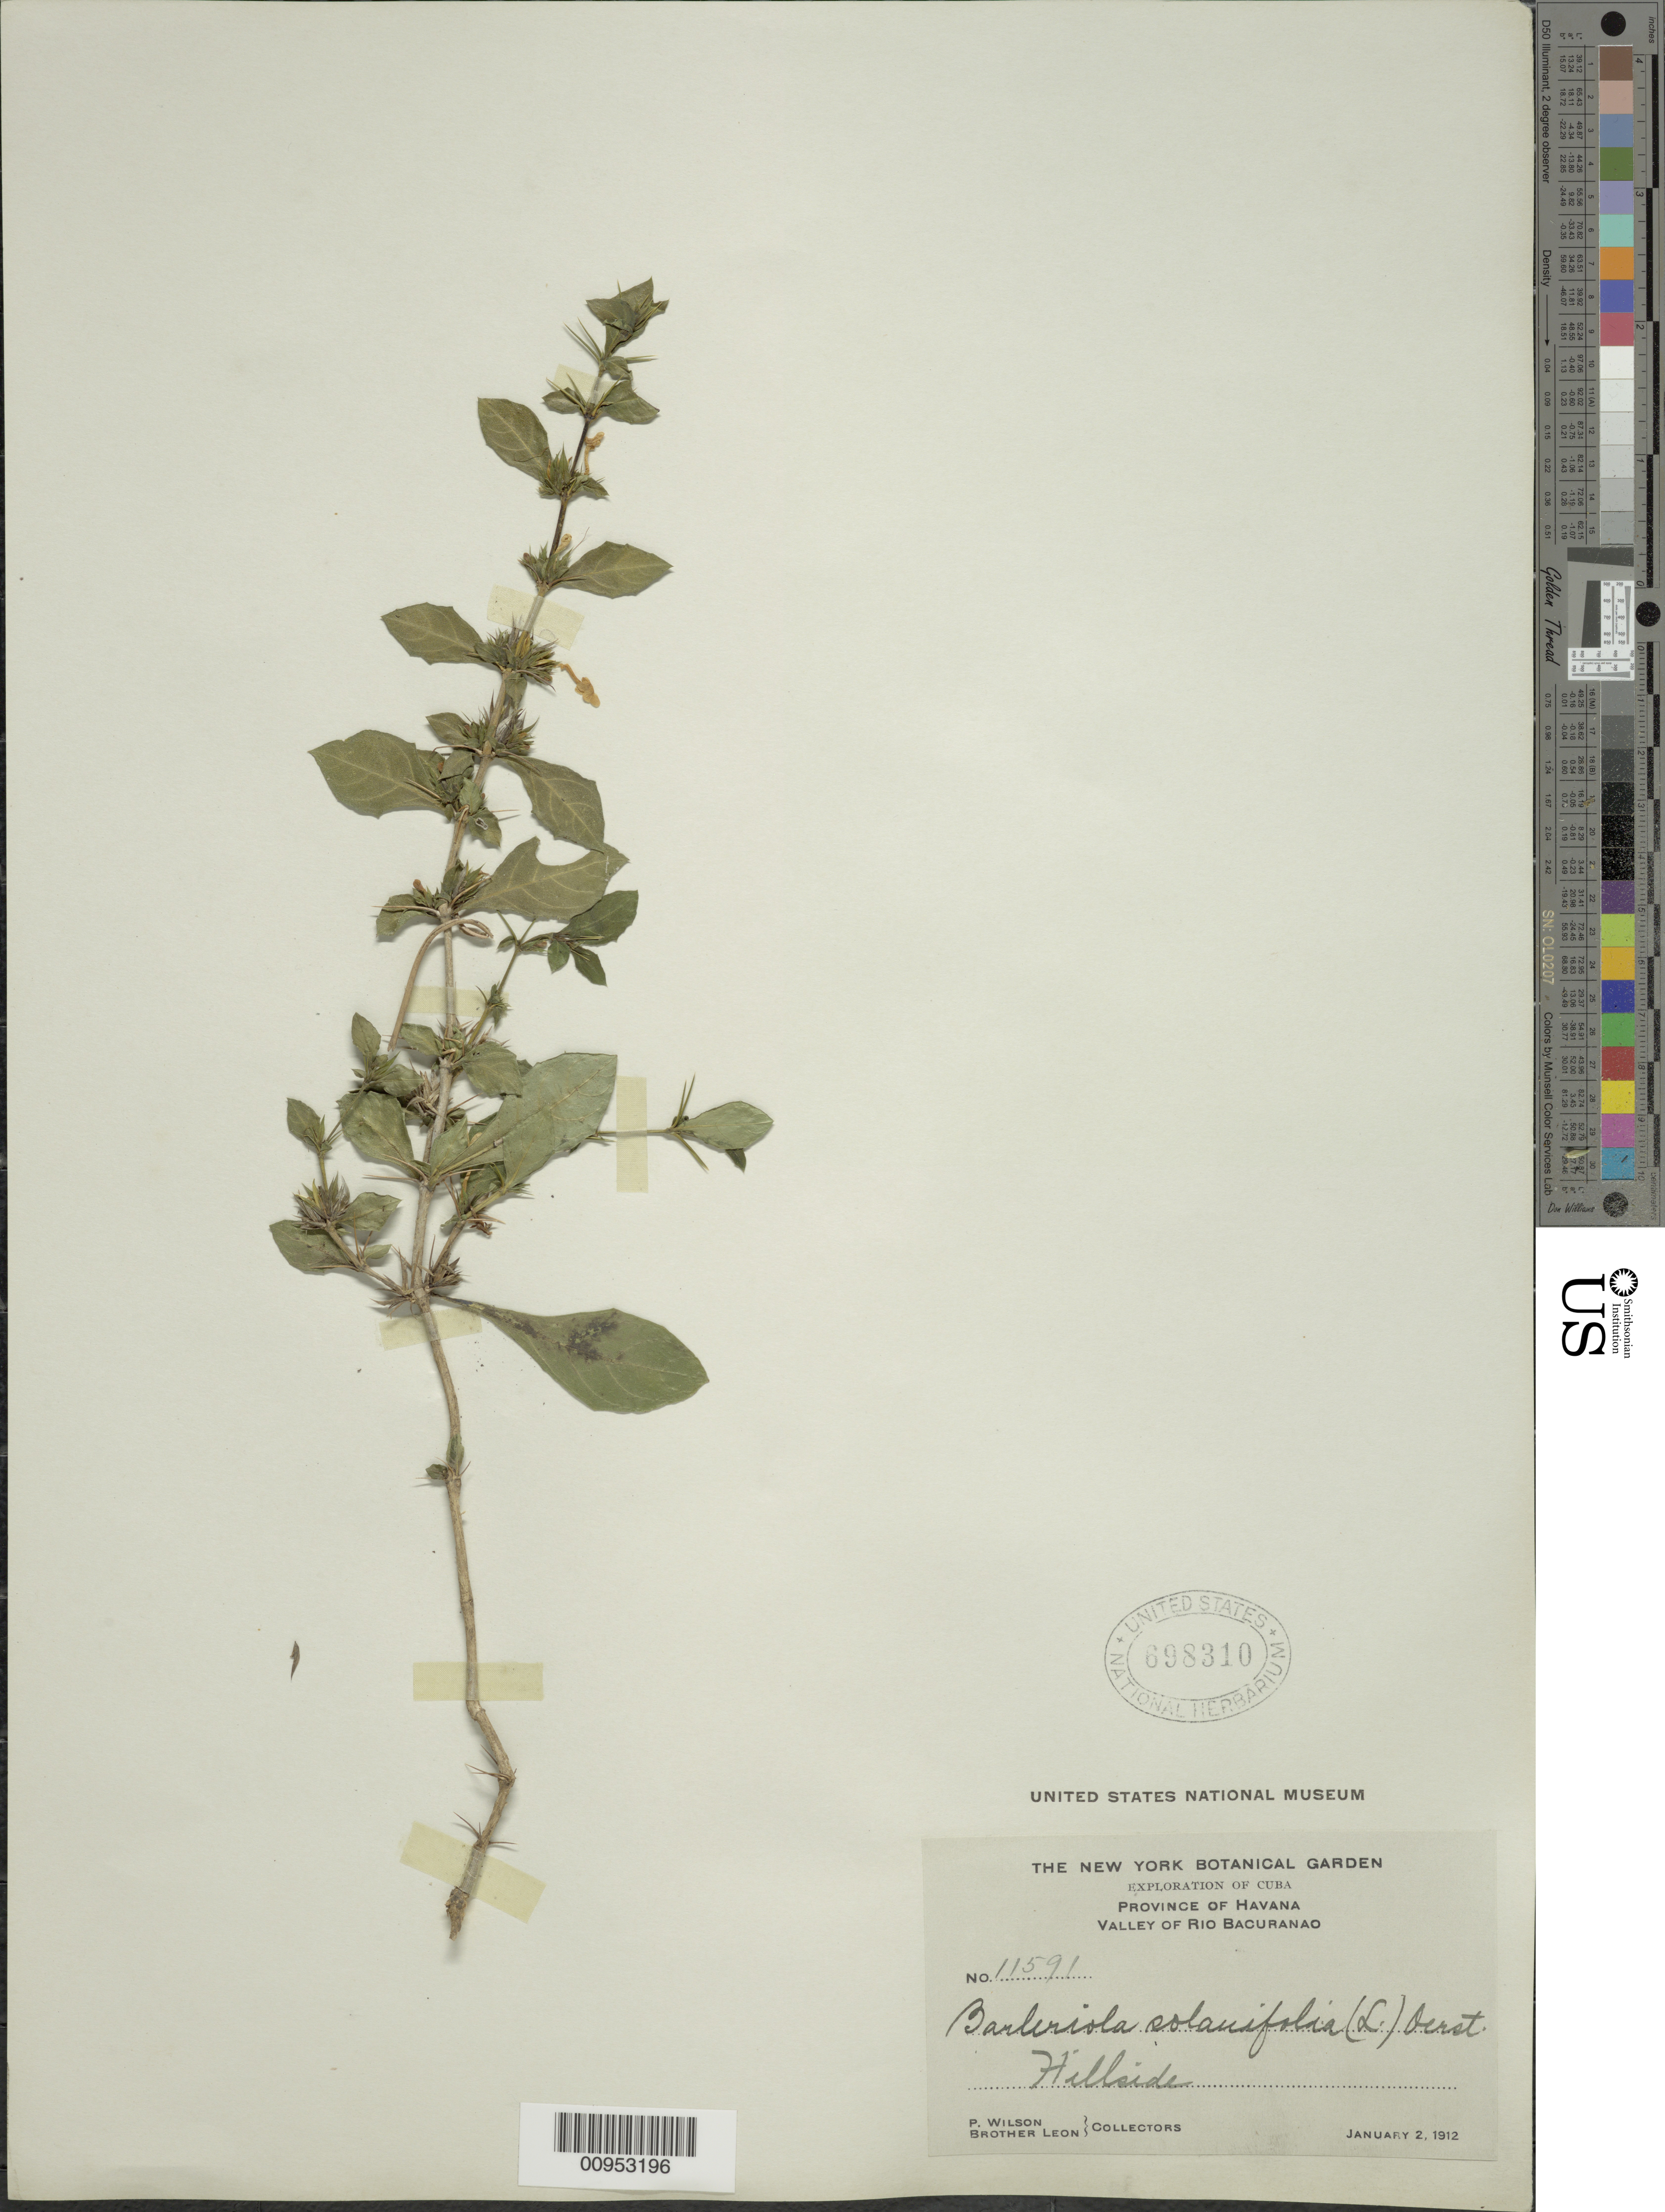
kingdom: Plantae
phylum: Tracheophyta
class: Magnoliopsida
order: Lamiales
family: Acanthaceae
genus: Barleriola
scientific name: Barleriola solanifolia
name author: (L.) Oerst. ex Lindau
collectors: P. Wilson & Bro. León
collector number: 11591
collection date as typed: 02 Jan 1912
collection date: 1912-01-02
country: Cuba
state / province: La Habana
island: Cuba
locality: Valley of Río Bacuranao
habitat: Hillside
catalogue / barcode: US 698310